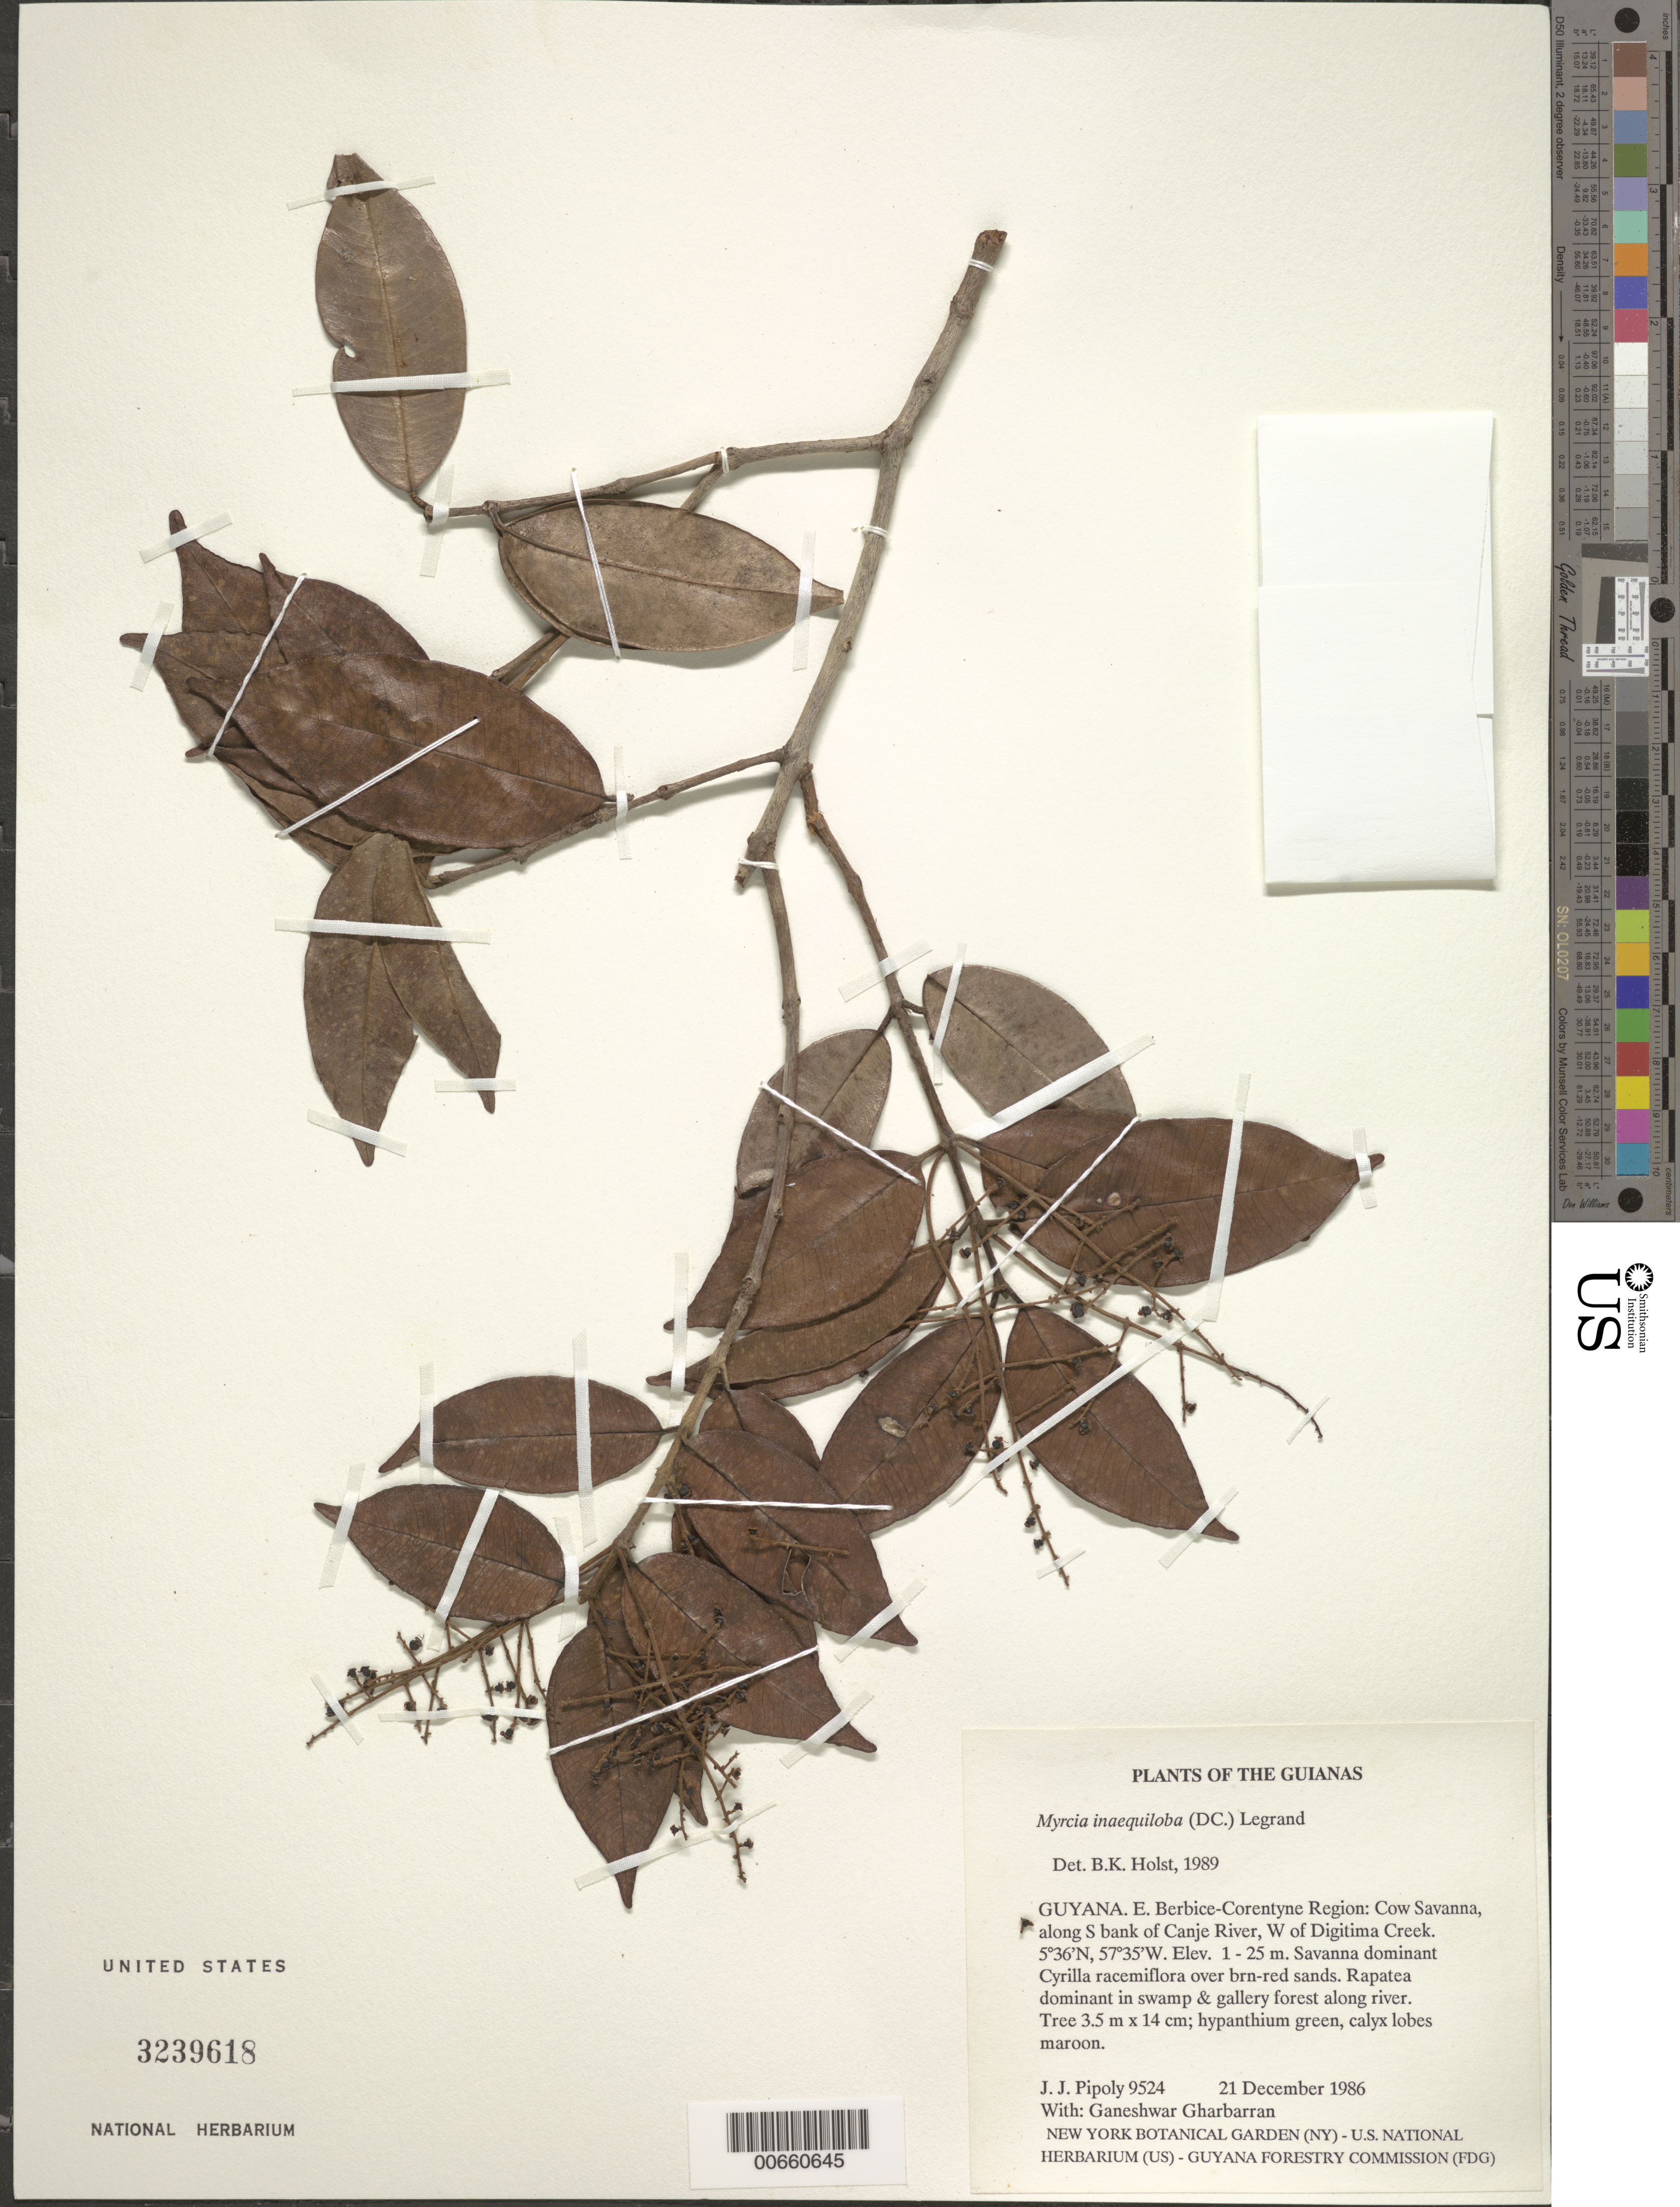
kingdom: Plantae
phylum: Tracheophyta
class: Magnoliopsida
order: Myrtales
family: Myrtaceae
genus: Myrcia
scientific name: Myrcia inaequiloba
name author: (DC.) D. Legrand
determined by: Holst, Bruce K.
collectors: J. J. Pipoly & G. Gharbarran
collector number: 9524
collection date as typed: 21 December 1986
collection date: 1986-12-21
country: Guyana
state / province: E. Berbice-Corentyne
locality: Cow savanna, along S bank of Canje River, W of Digitima Creek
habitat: Savanna dominant Cyrilla racemiflora over brn-red sands. Rapatea dominant in swamp & gallery forest along river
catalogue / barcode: US 3239618